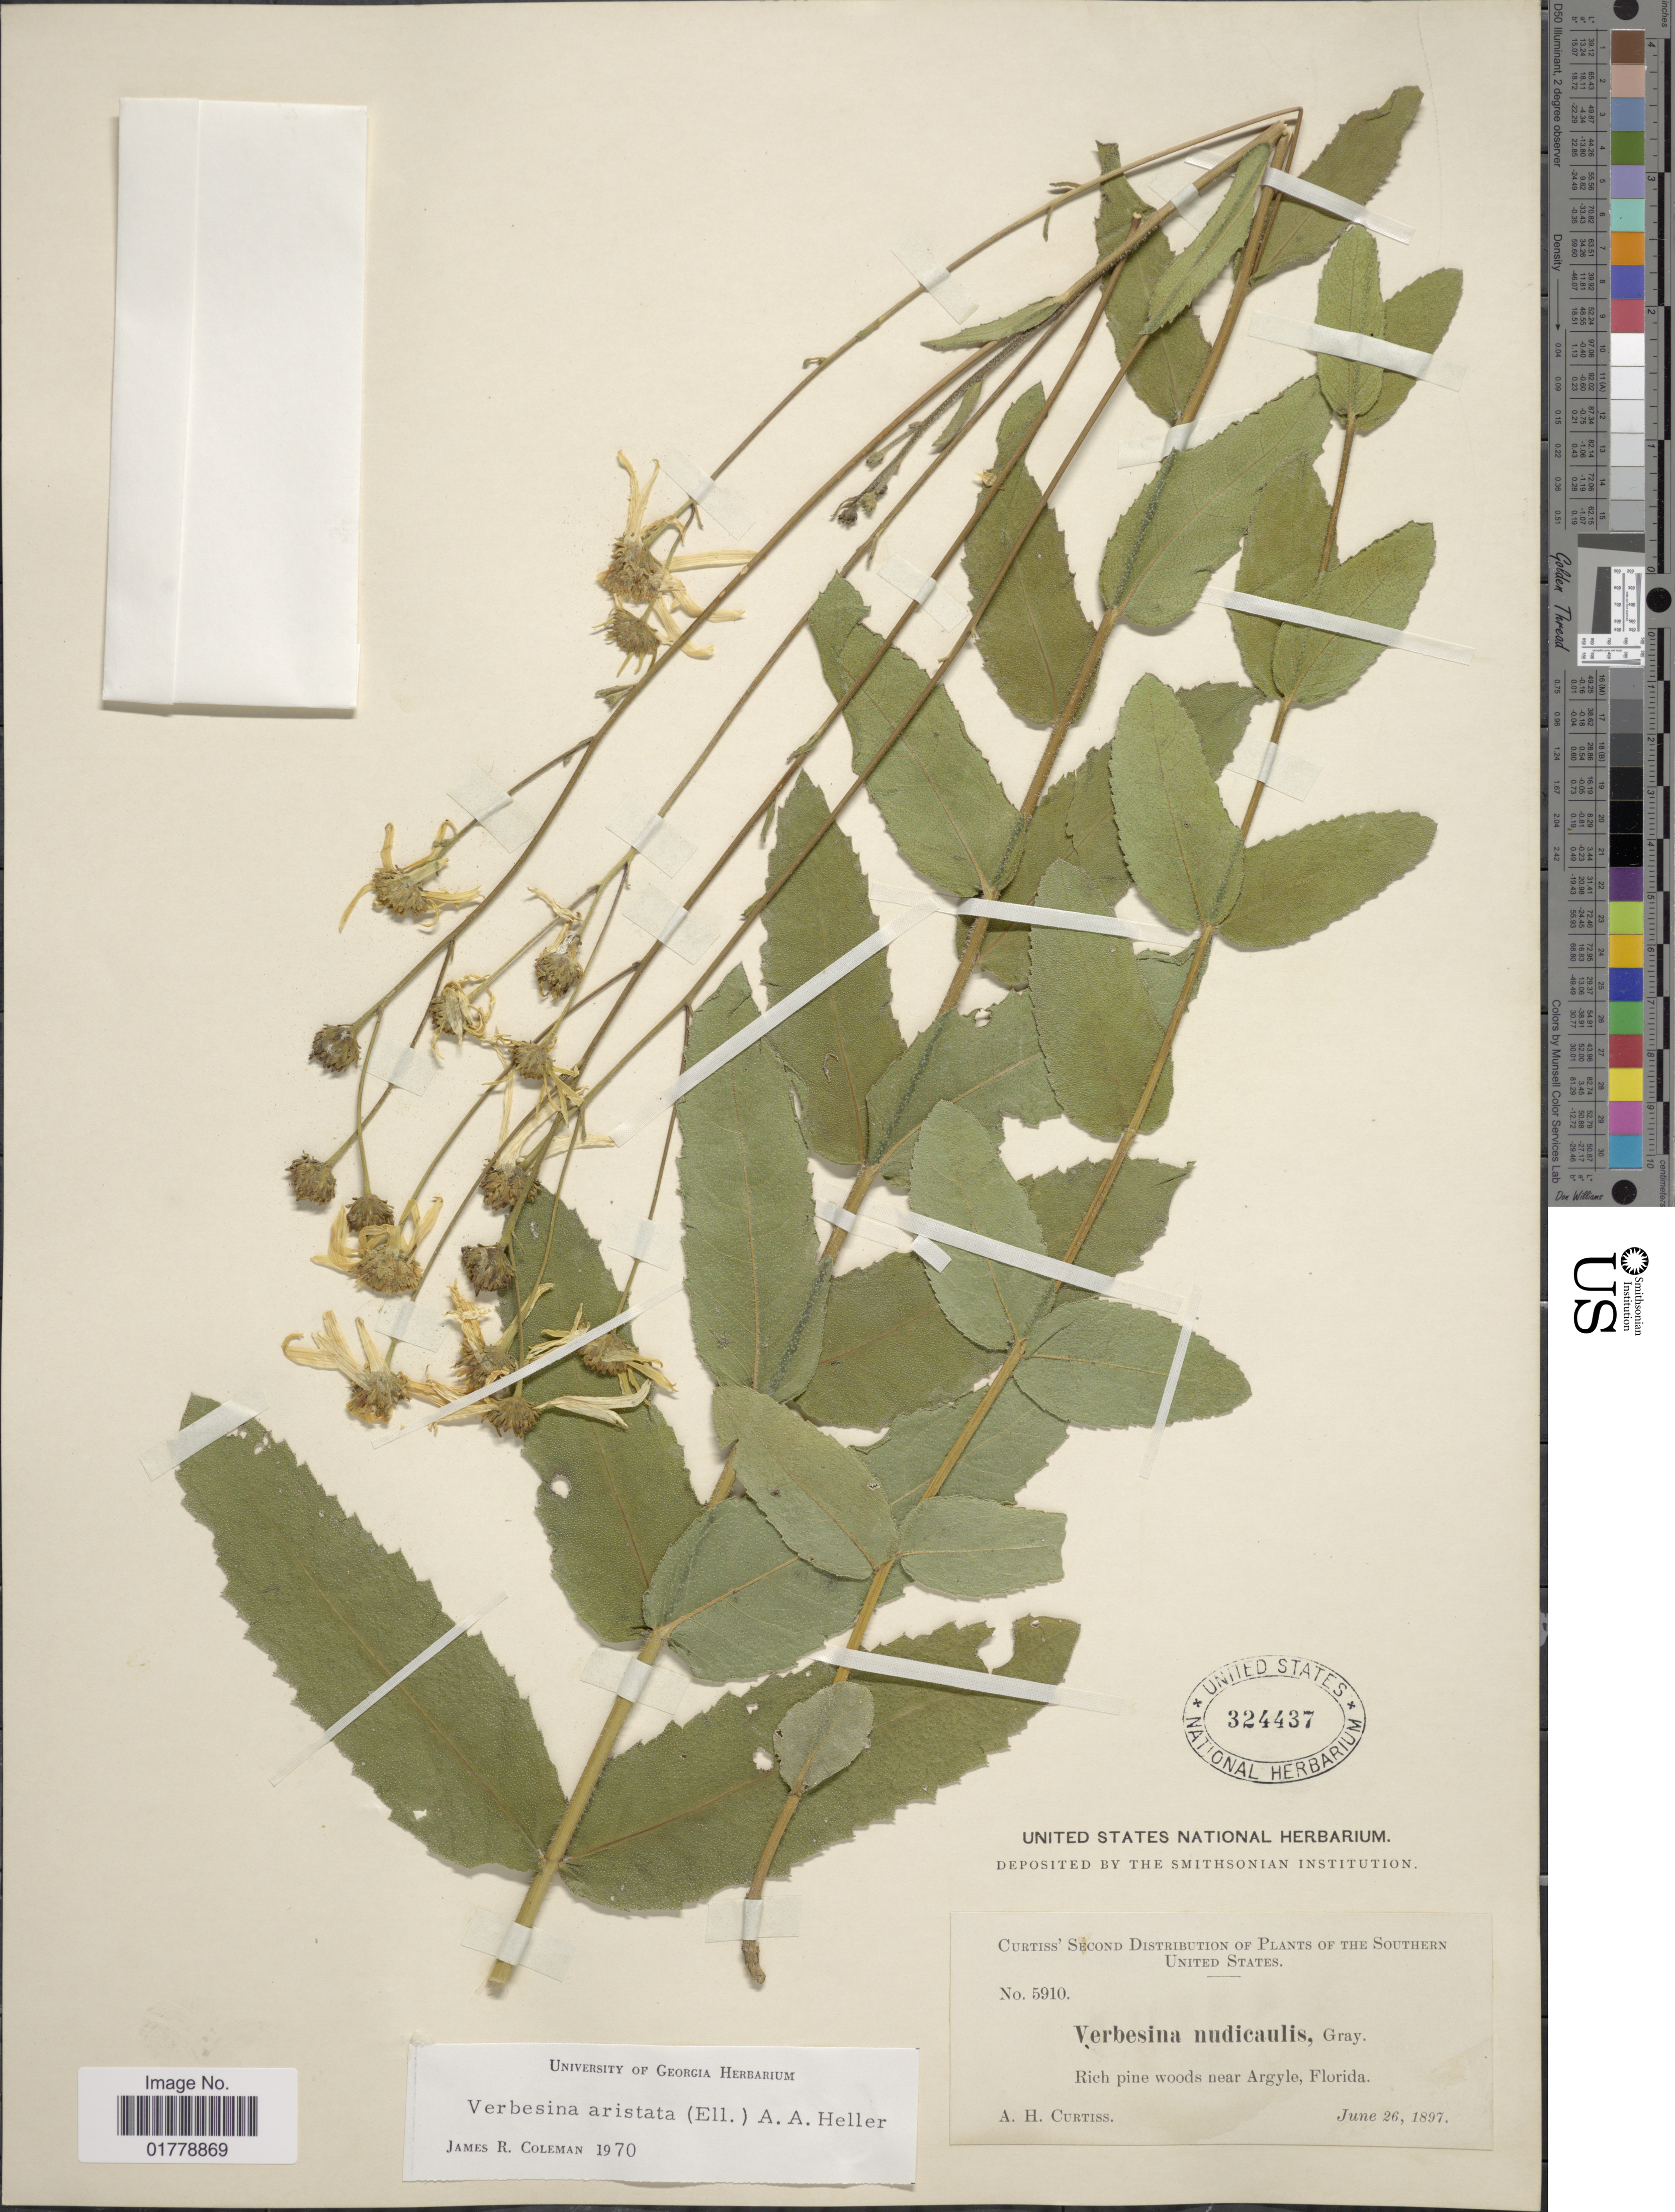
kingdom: Plantae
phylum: Tracheophyta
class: Magnoliopsida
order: Asterales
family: Asteraceae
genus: Verbesina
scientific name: Verbesina aristata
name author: (Elliott) A. Heller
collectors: A. H. Curtiss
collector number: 5910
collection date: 1897-06-26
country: United States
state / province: Florida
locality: Southern United States. Rich pine woods near Argyle, Florida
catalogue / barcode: US 324437